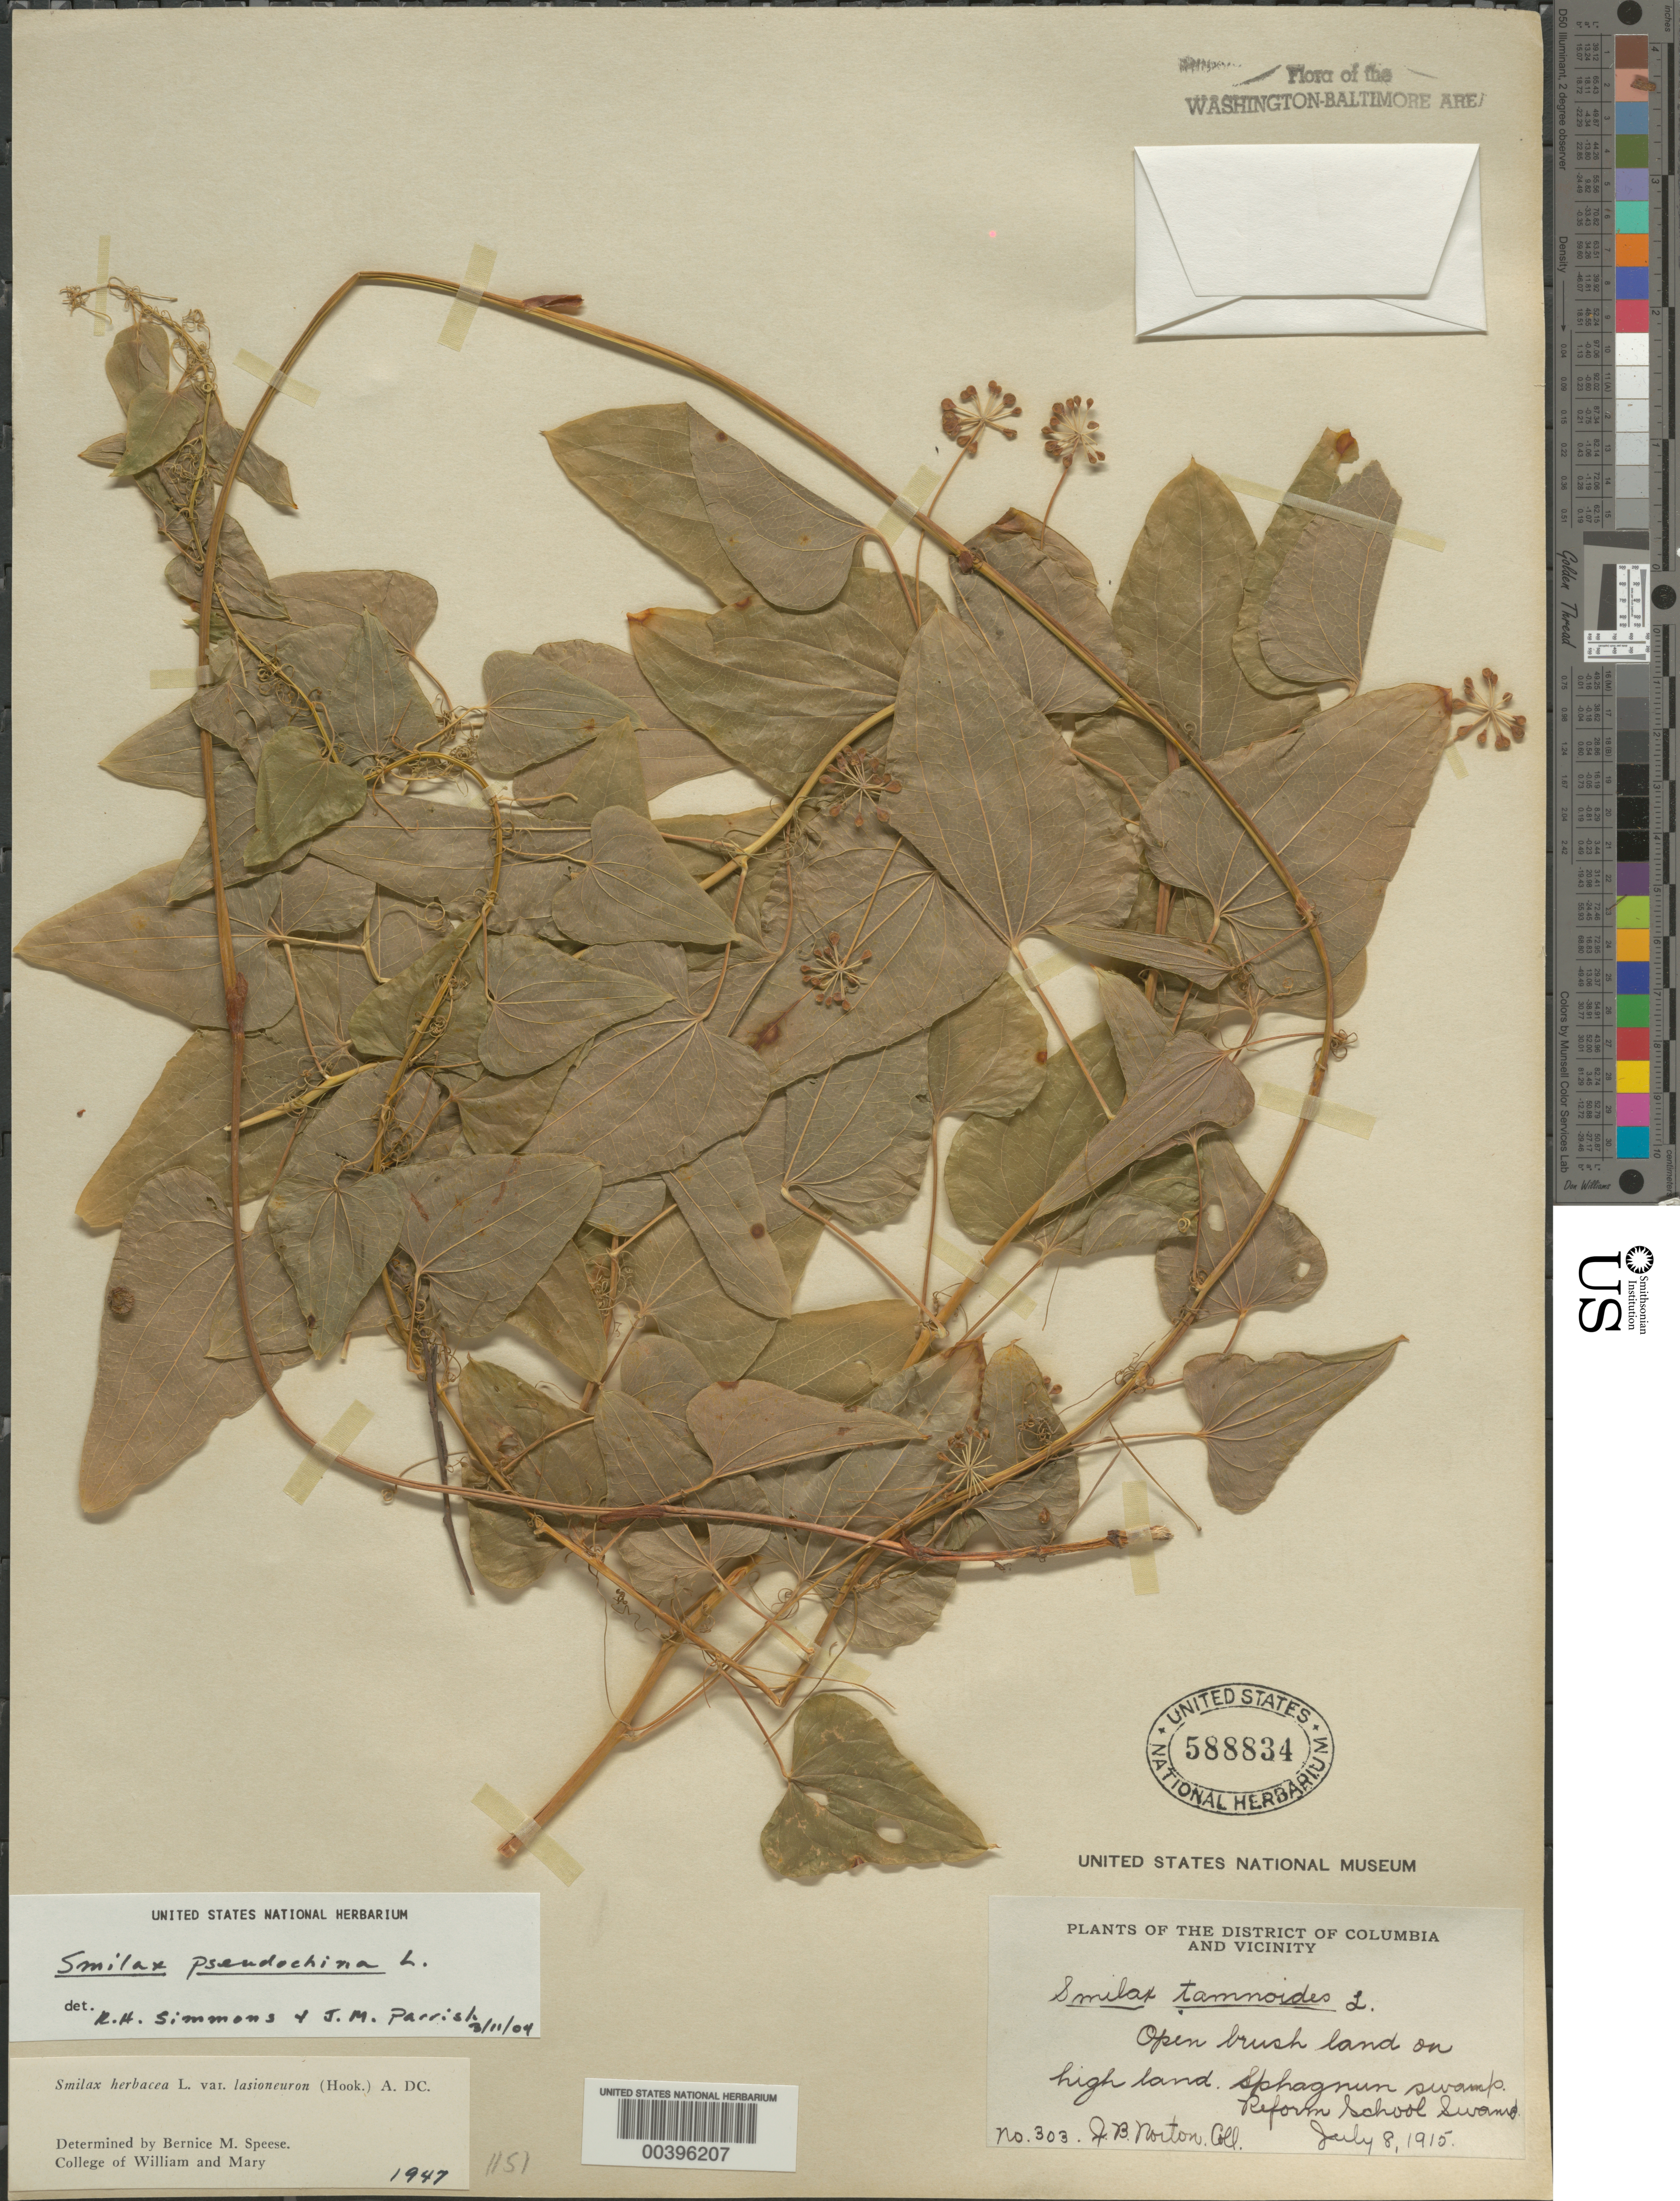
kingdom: Plantae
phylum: Tracheophyta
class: Liliopsida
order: Liliales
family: Smilacaceae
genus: Smilax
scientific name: Smilax pseudochina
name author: L.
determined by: Simmons, R. H., (UNITED STATES)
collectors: J. Norton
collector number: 303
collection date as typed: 08 Jul 1915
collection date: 1915-07-08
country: United States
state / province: District of Columbia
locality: Reform School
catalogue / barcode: US 588834